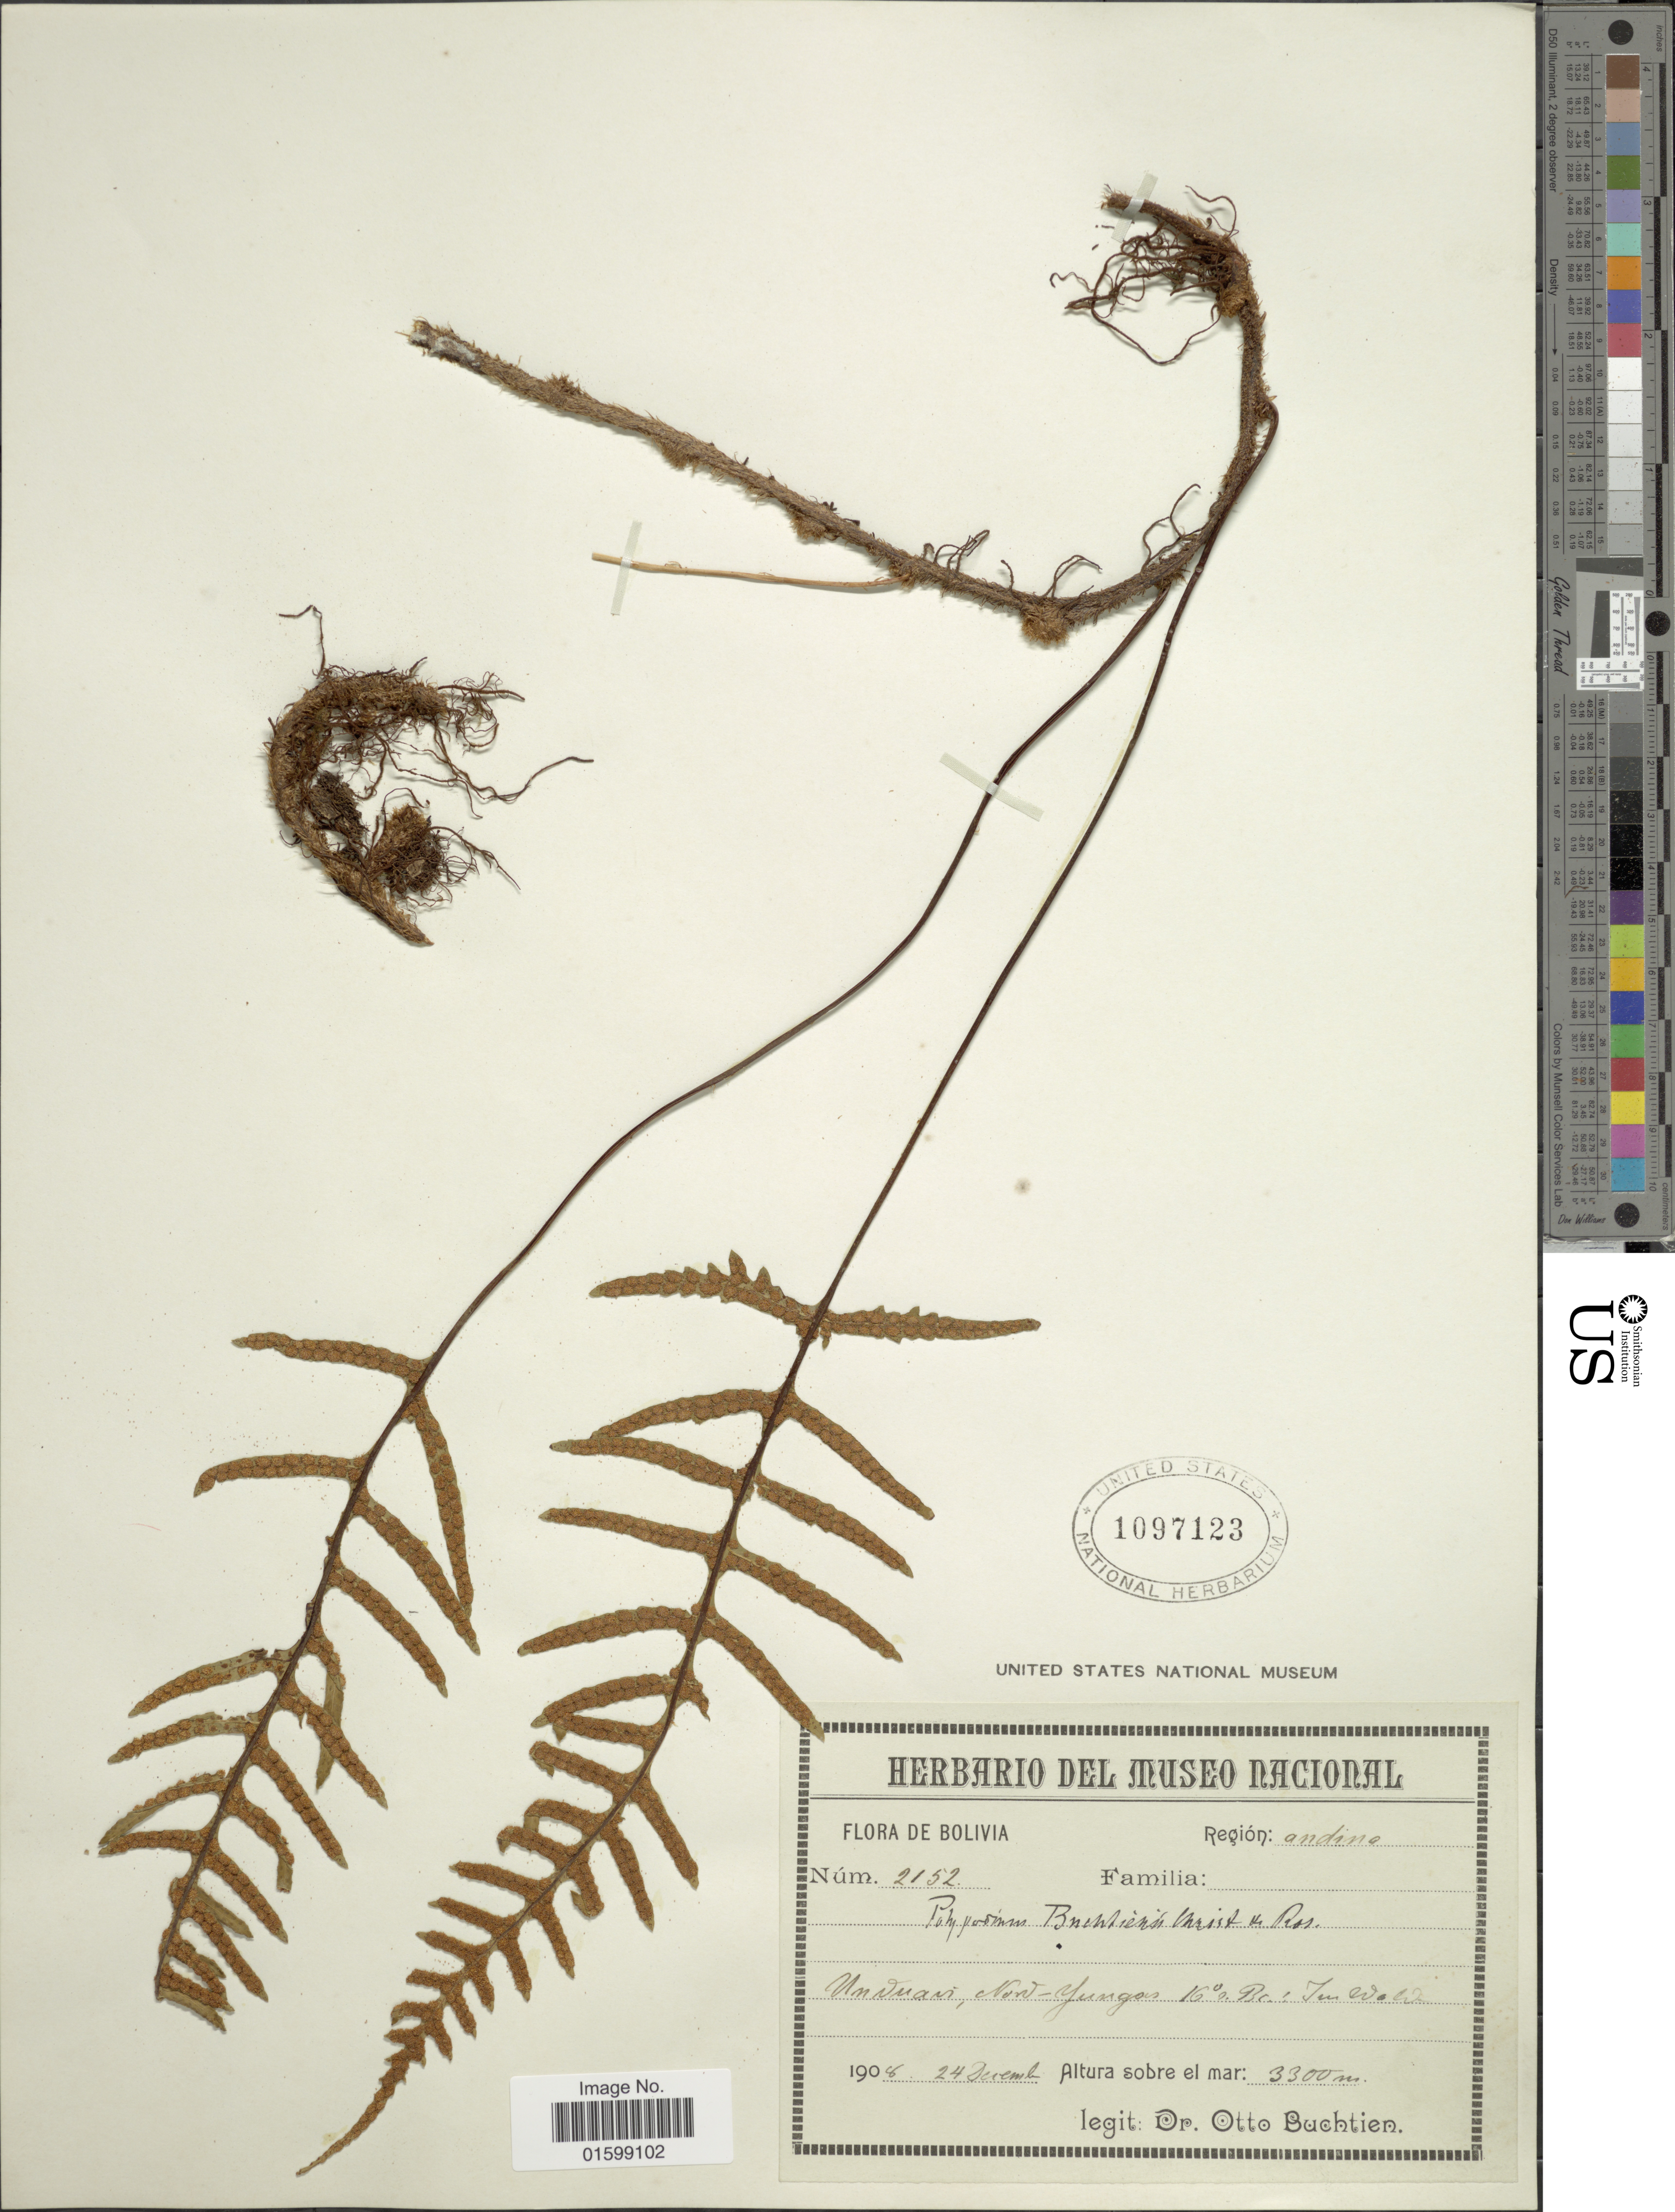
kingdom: Plantae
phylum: Tracheophyta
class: Polypodiopsida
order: Polypodiales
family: Polypodiaceae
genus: Pleopeltis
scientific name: Pleopeltis buchtienii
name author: (Christ & Rosenst.) A.R. Sm.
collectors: O. Buchtien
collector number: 2152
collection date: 1908-12-24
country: Bolivia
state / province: La Paz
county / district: Nor Yungas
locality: Región: andina, Unduavi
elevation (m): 3300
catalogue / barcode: US 1097123